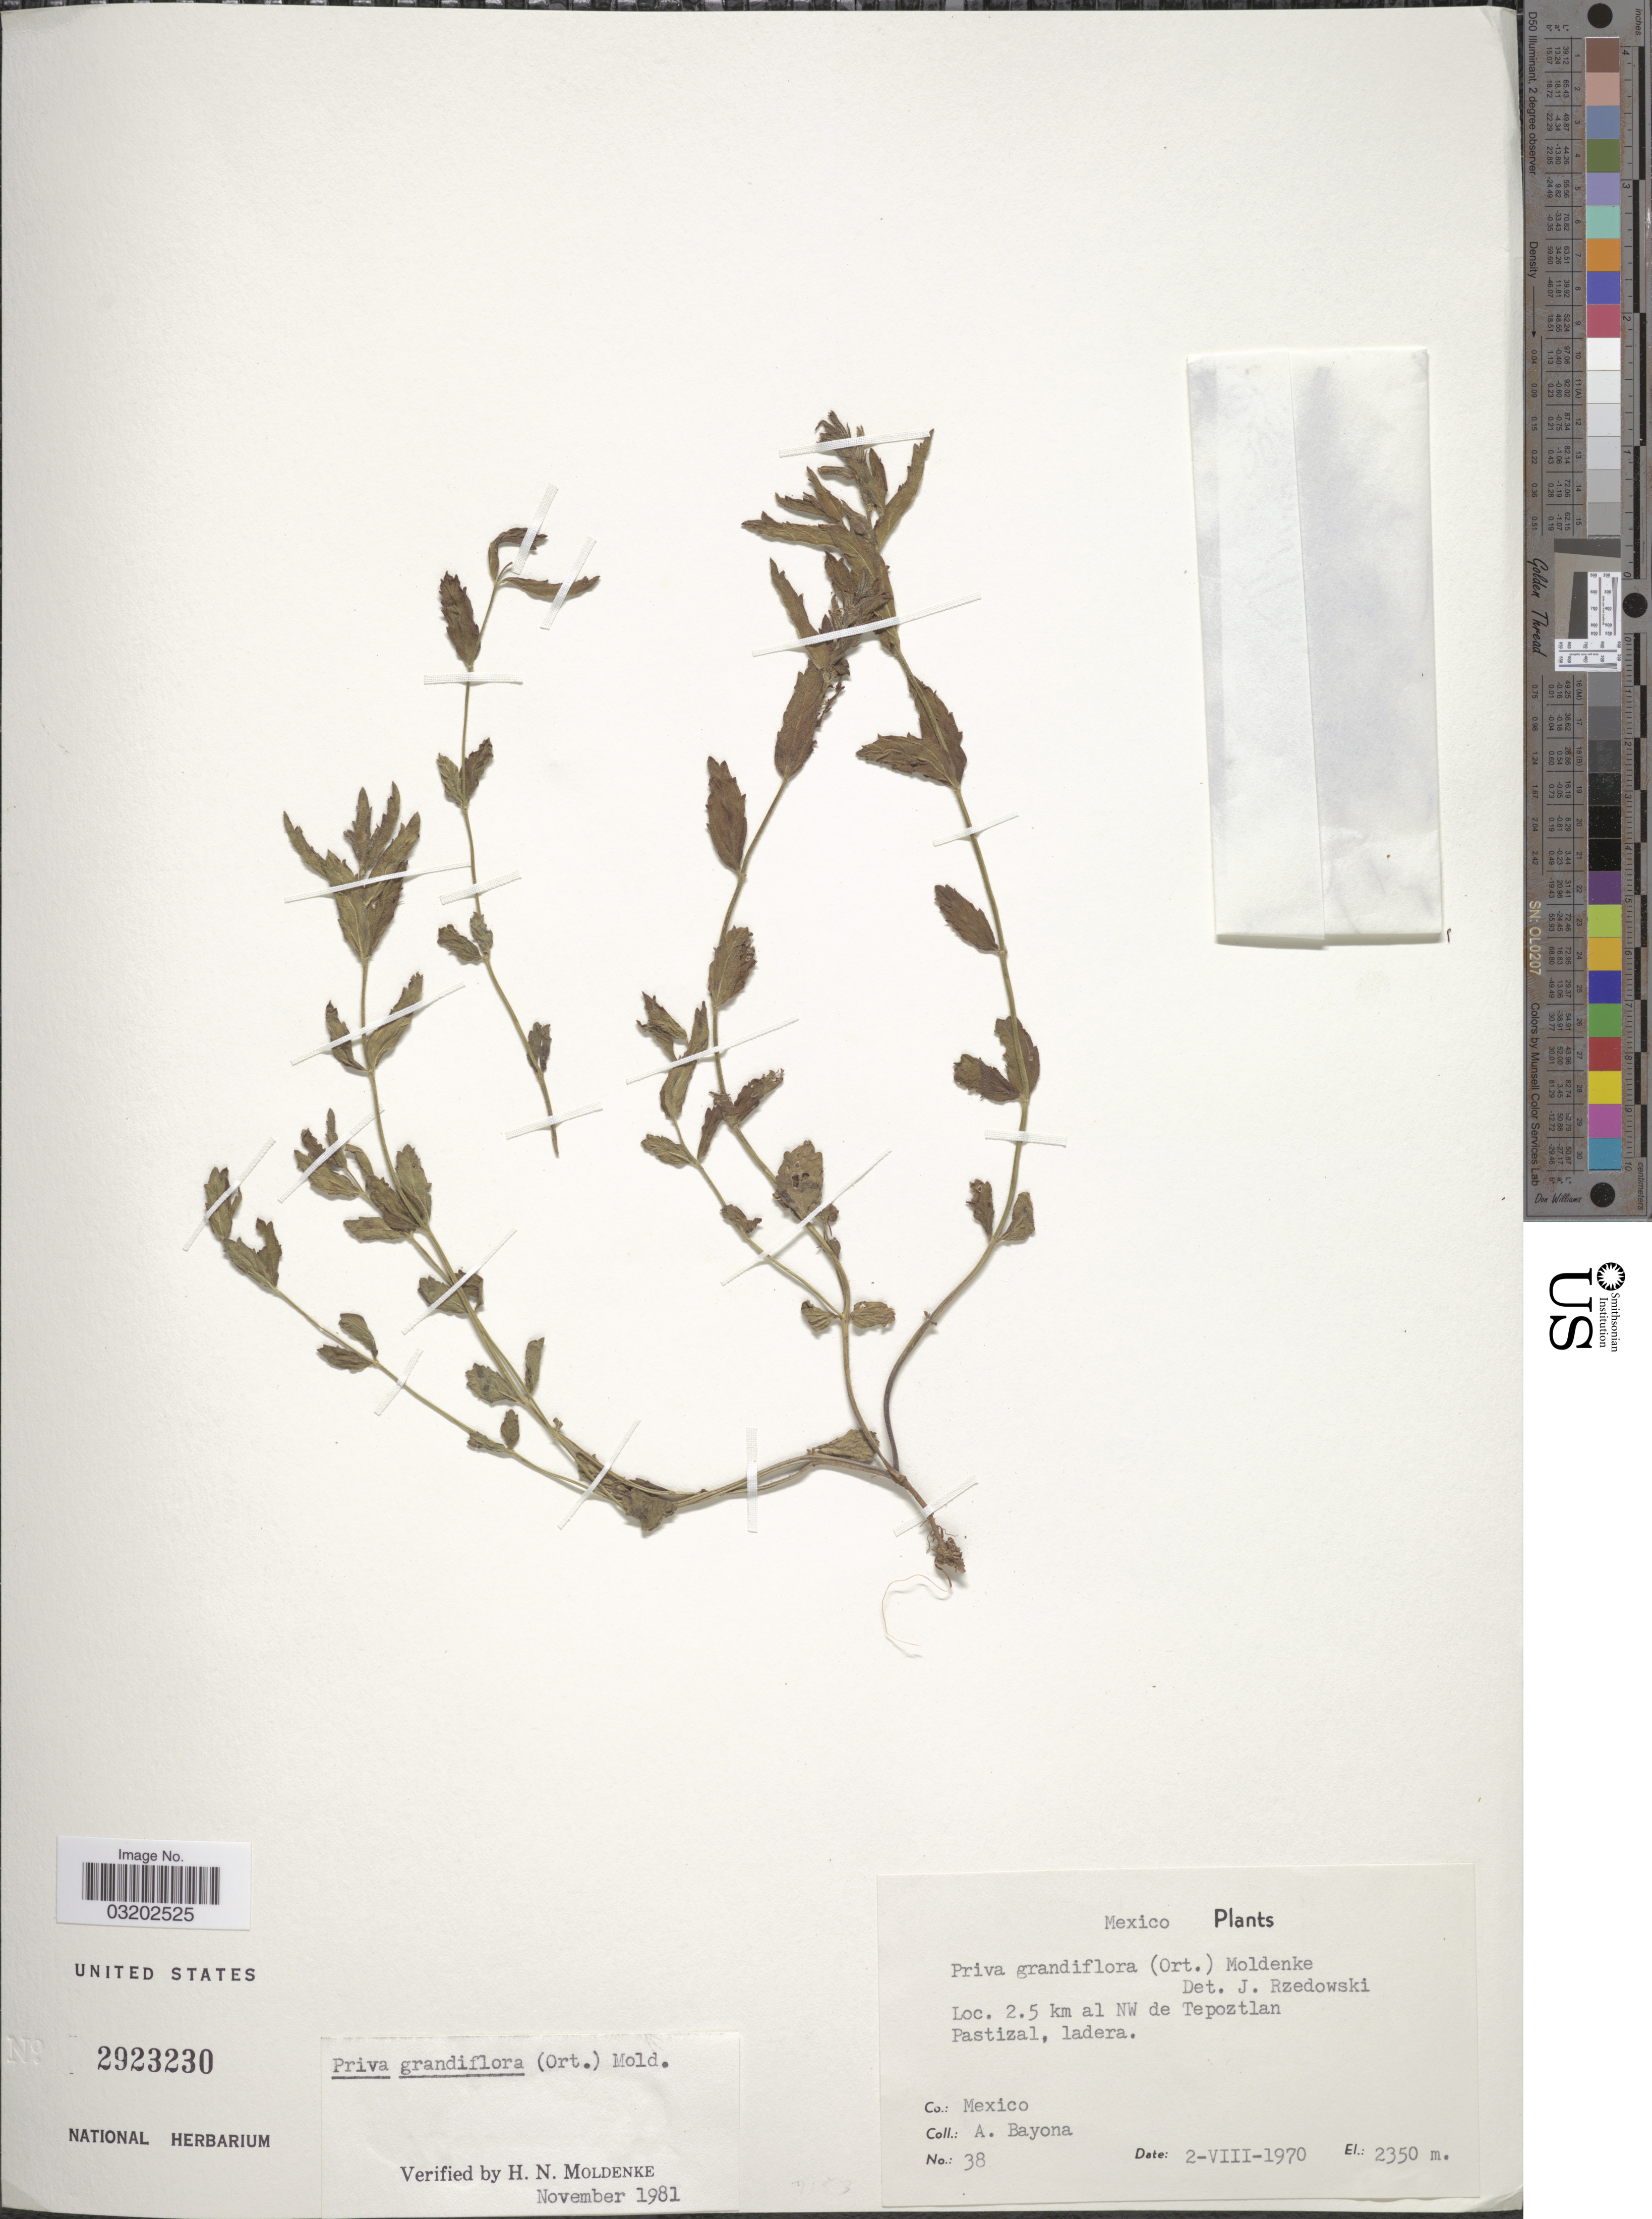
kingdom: Plantae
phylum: Tracheophyta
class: Magnoliopsida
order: Lamiales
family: Verbenaceae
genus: Priva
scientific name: Priva grandiflora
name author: Moldenke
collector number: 38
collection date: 1970-08-02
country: Mexico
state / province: México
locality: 2.5 km al NW de Tepoztlan, Pastizal.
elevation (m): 2350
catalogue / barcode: US 2923230